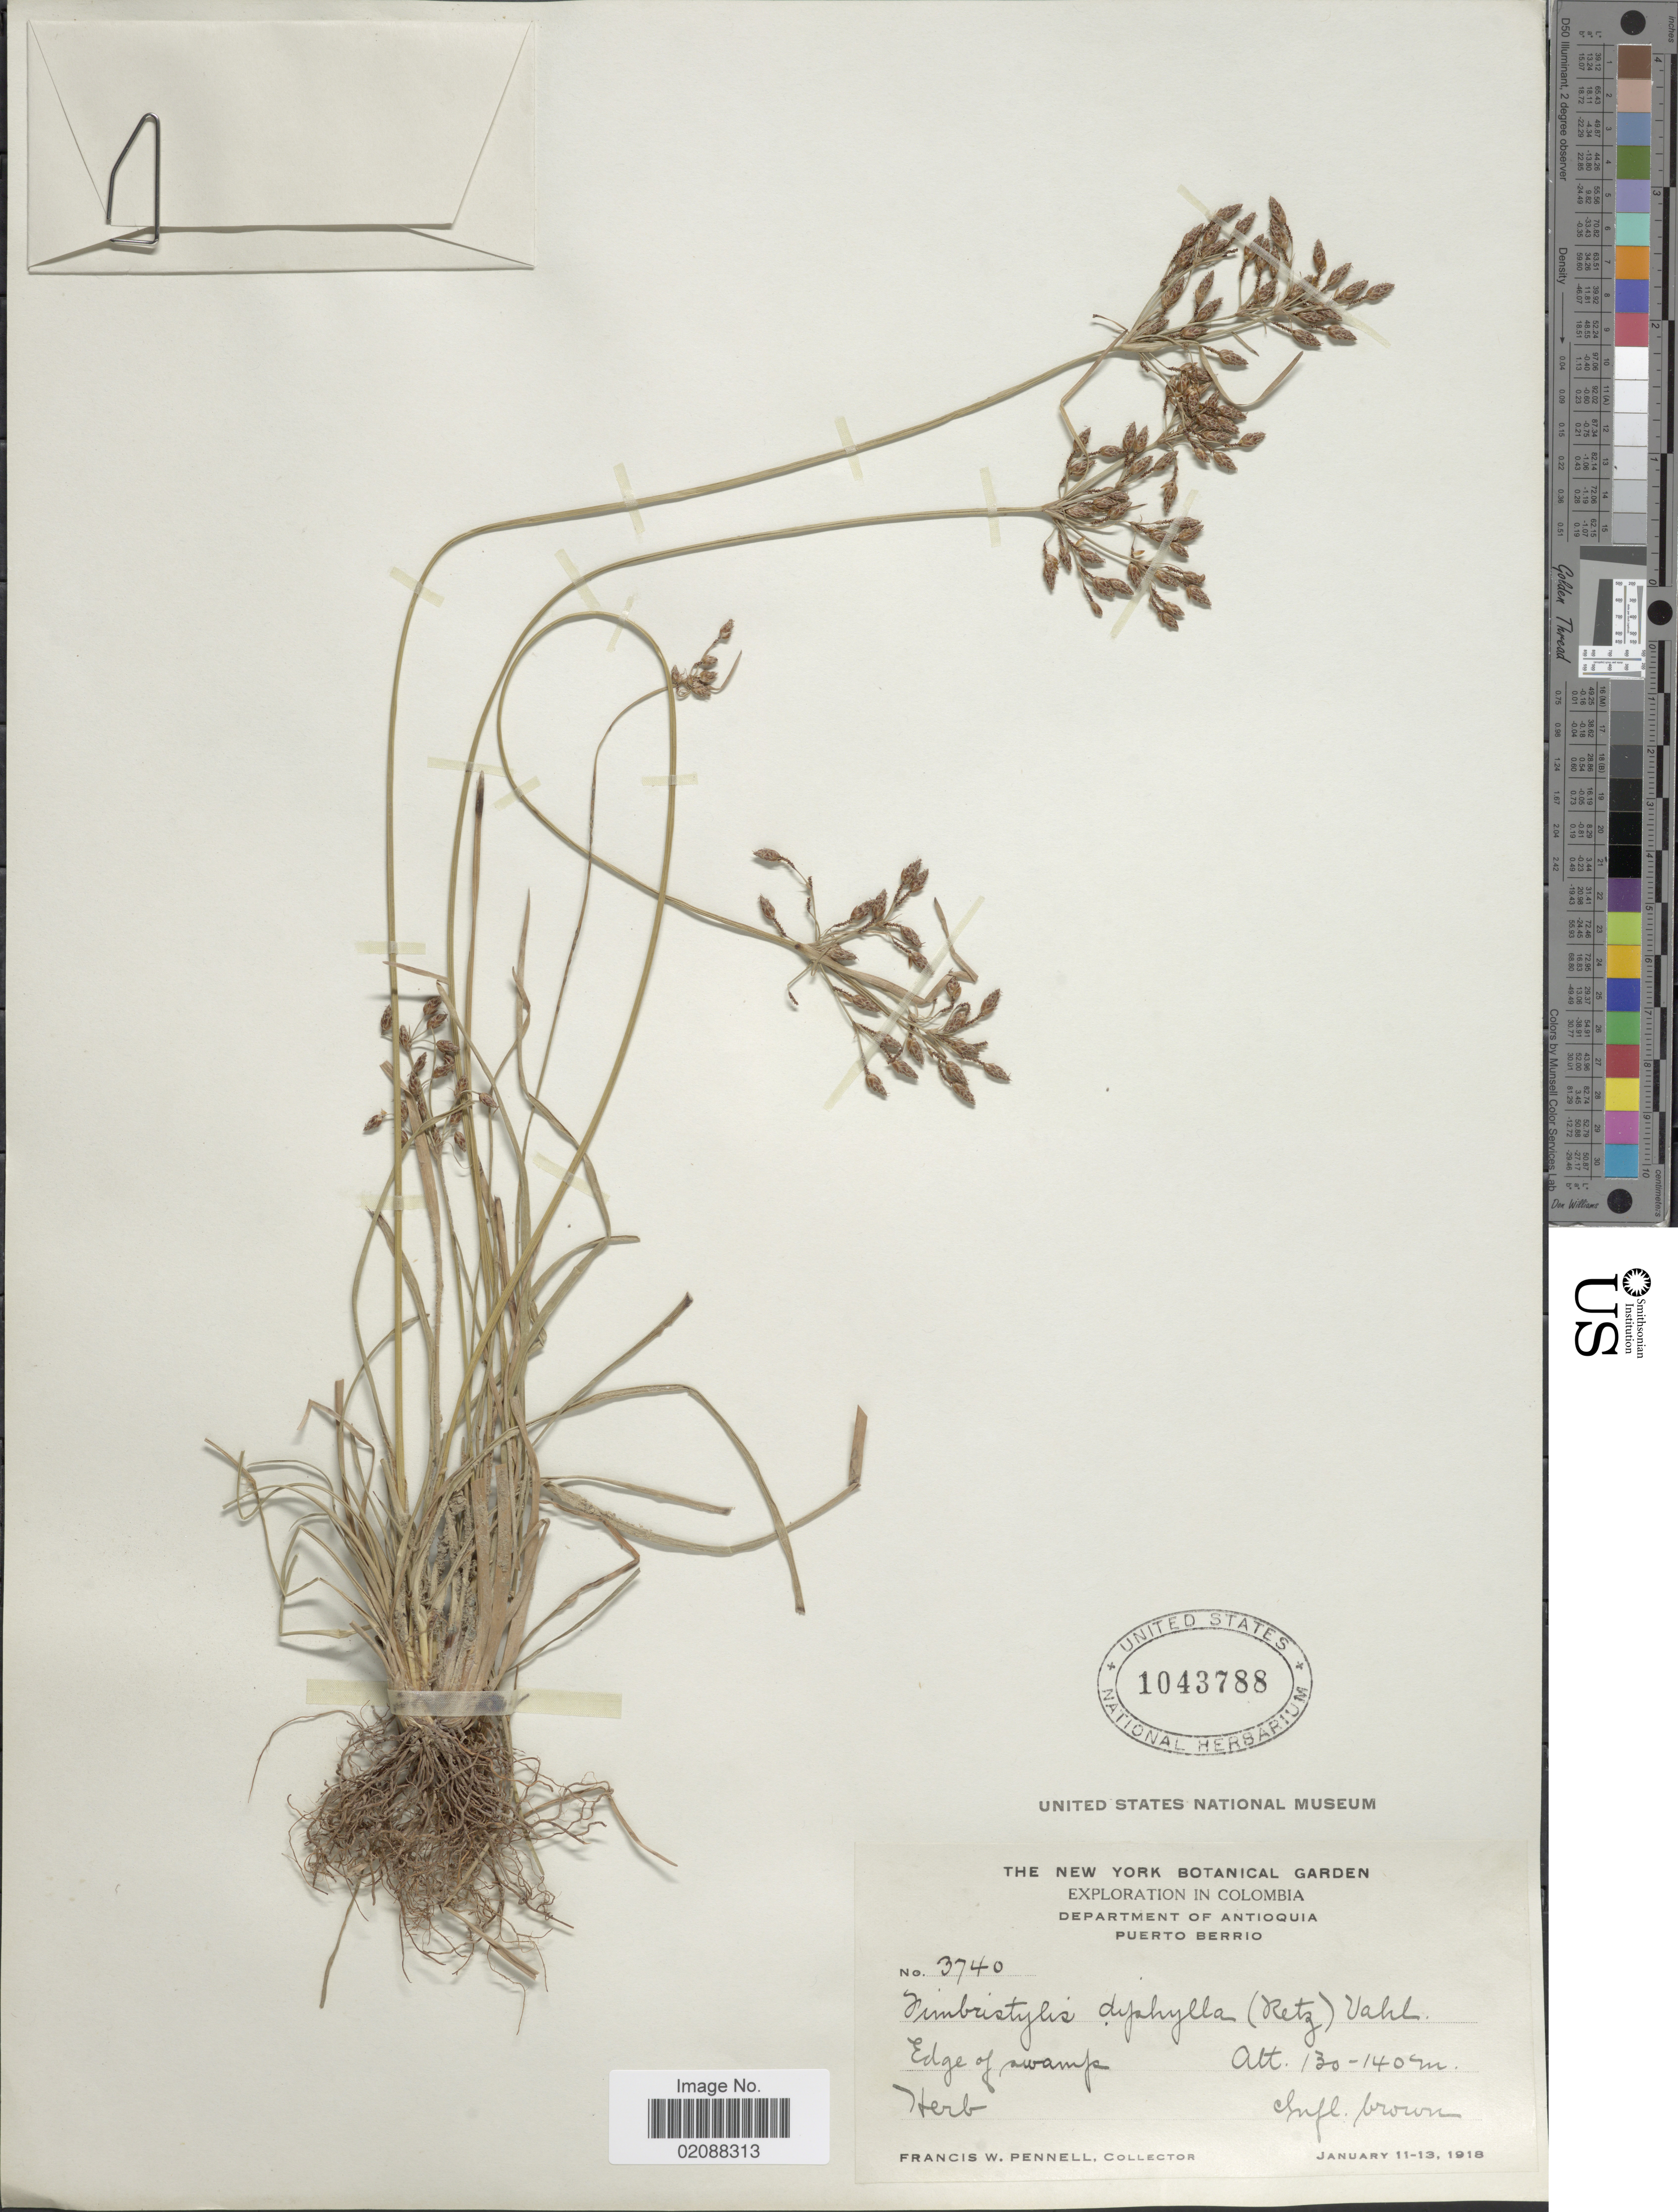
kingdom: Plantae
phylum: Tracheophyta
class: Liliopsida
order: Poales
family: Cyperaceae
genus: Fimbristylis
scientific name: Fimbristylis dichotoma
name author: (L.) Vahl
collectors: F. W. Pennell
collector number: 3740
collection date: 1918-01-11/1918-01-13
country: Colombia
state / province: Antioquia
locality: Puerto Berrio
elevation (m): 130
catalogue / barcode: US 1043788